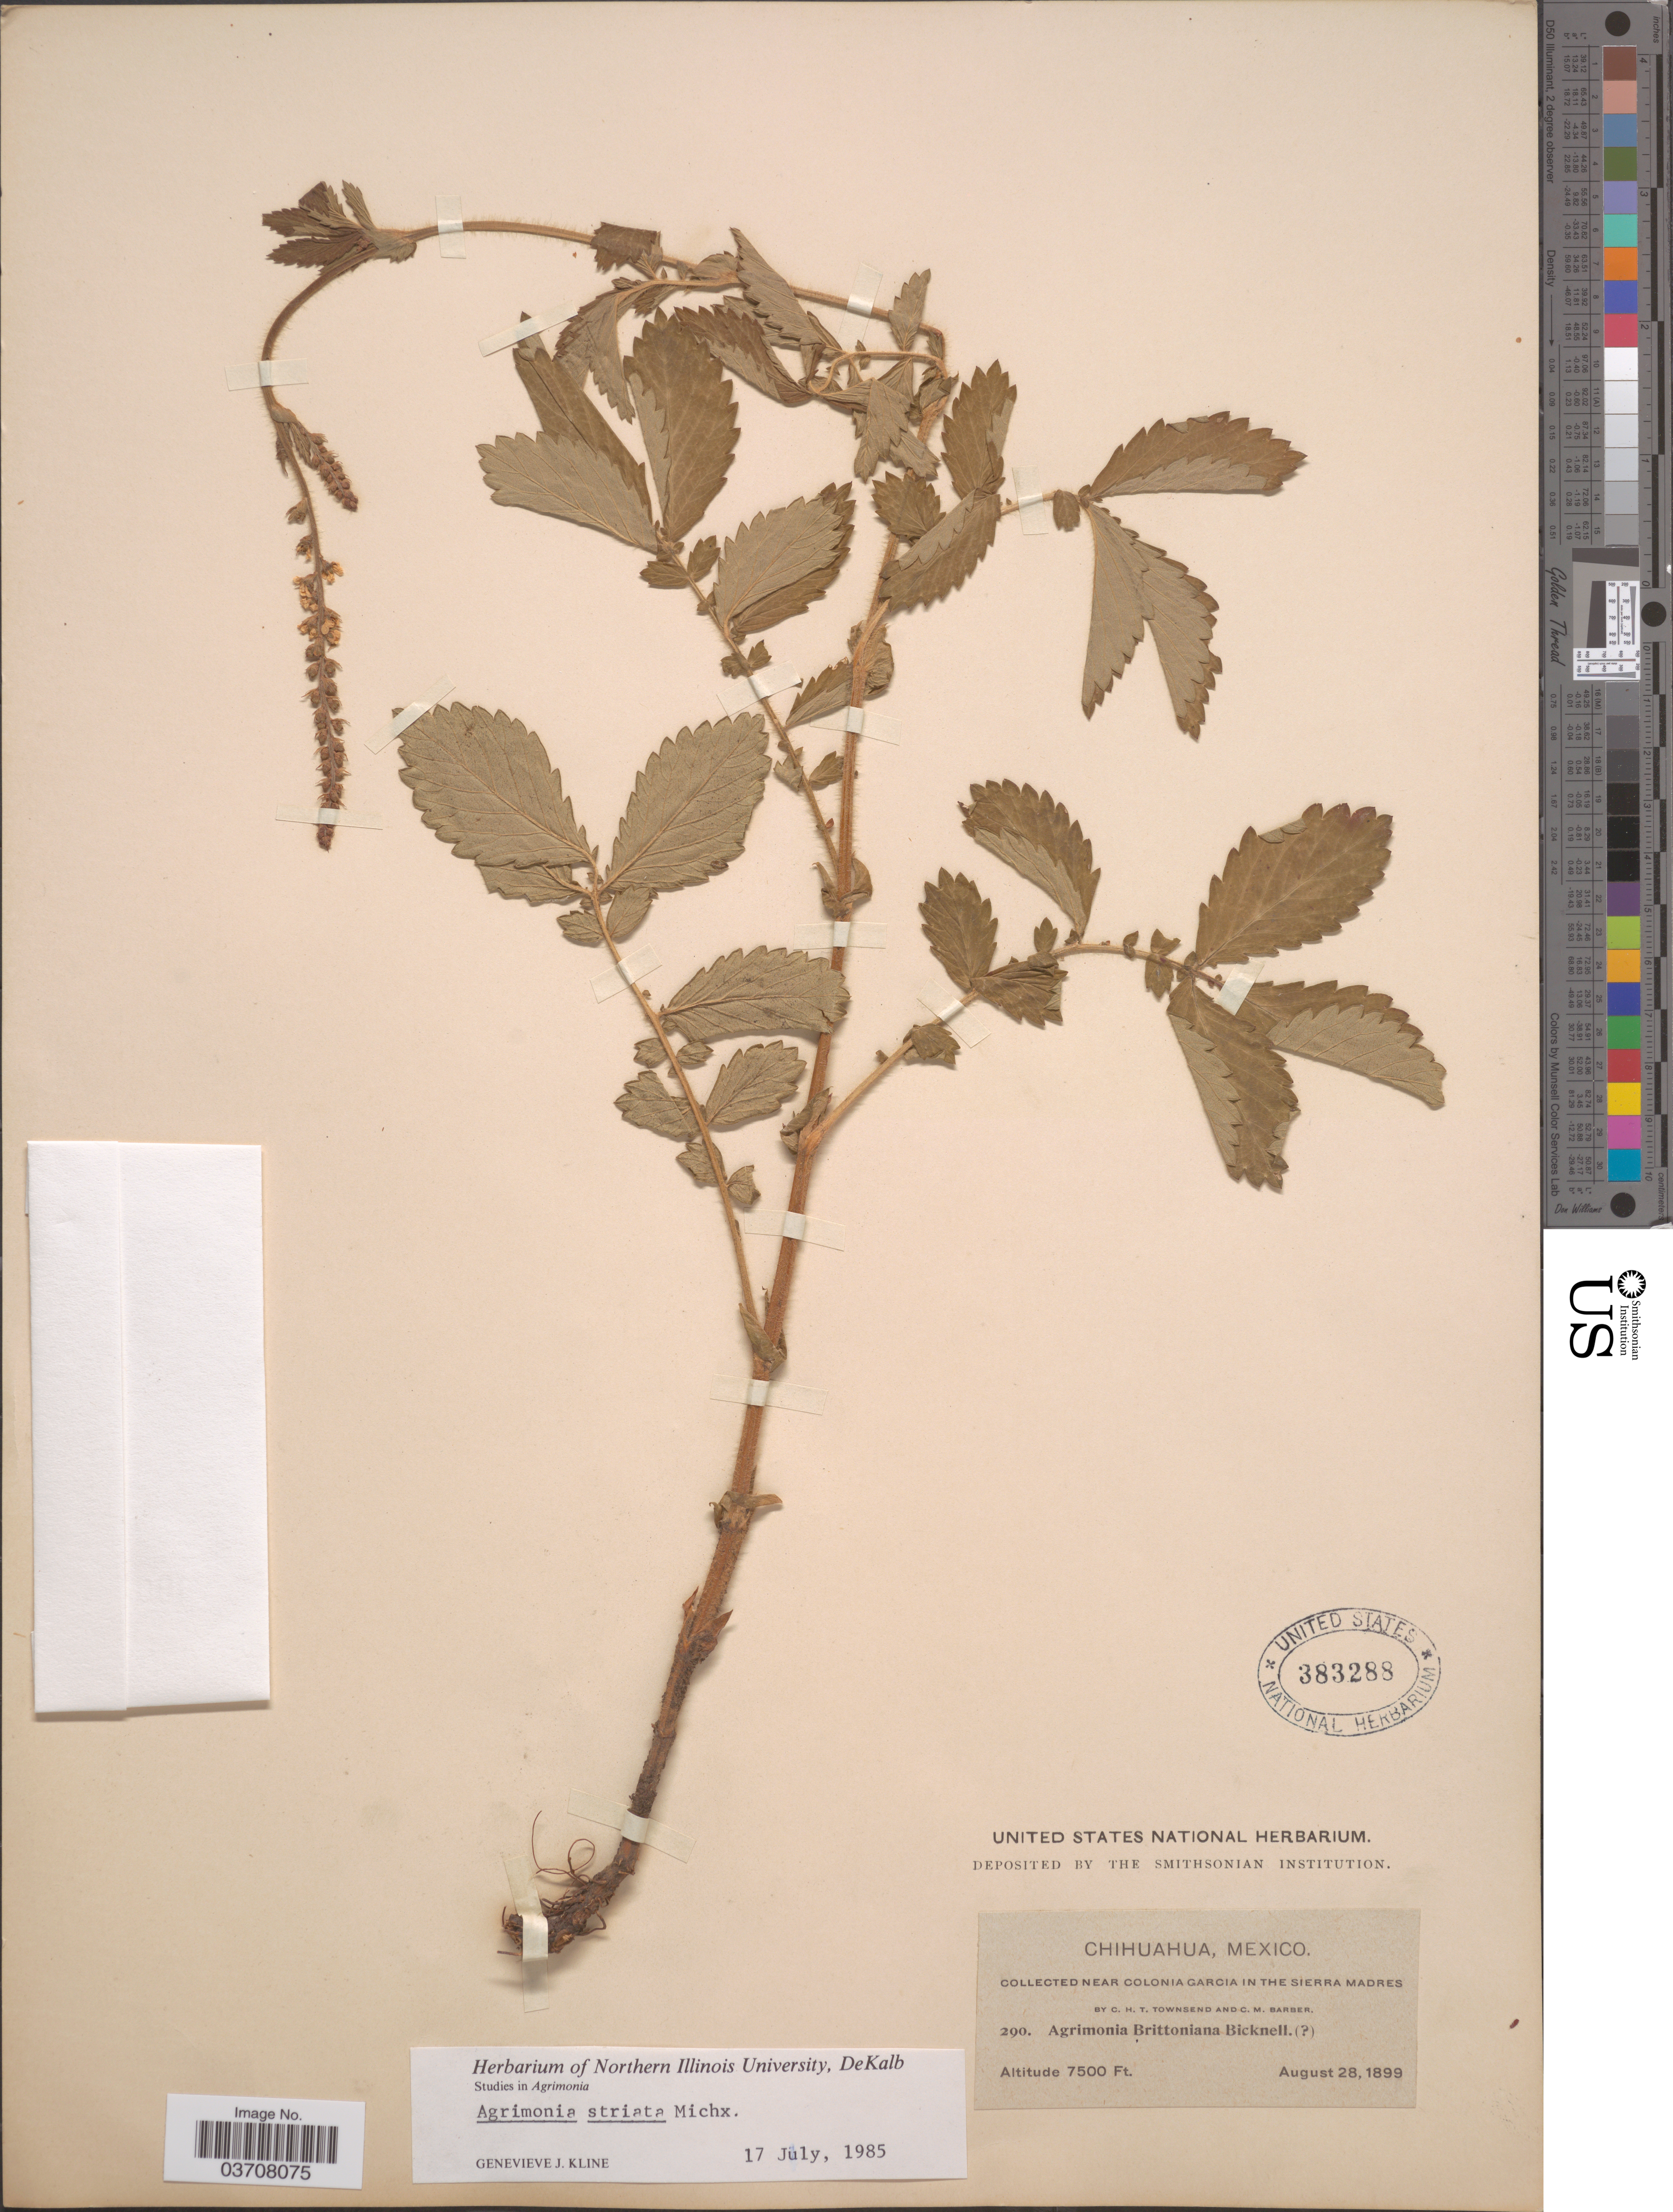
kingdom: Plantae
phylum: Tracheophyta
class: Magnoliopsida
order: Rosales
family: Rosaceae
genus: Agrimonia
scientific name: Agrimonia striata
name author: Michx.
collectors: C. H. T. Townsend & C. Barber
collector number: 290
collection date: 1899-08-28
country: Mexico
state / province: Chihuahua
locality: Near Colonia Garcia in the Sierra Madres.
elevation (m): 2286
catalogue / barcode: US 383288